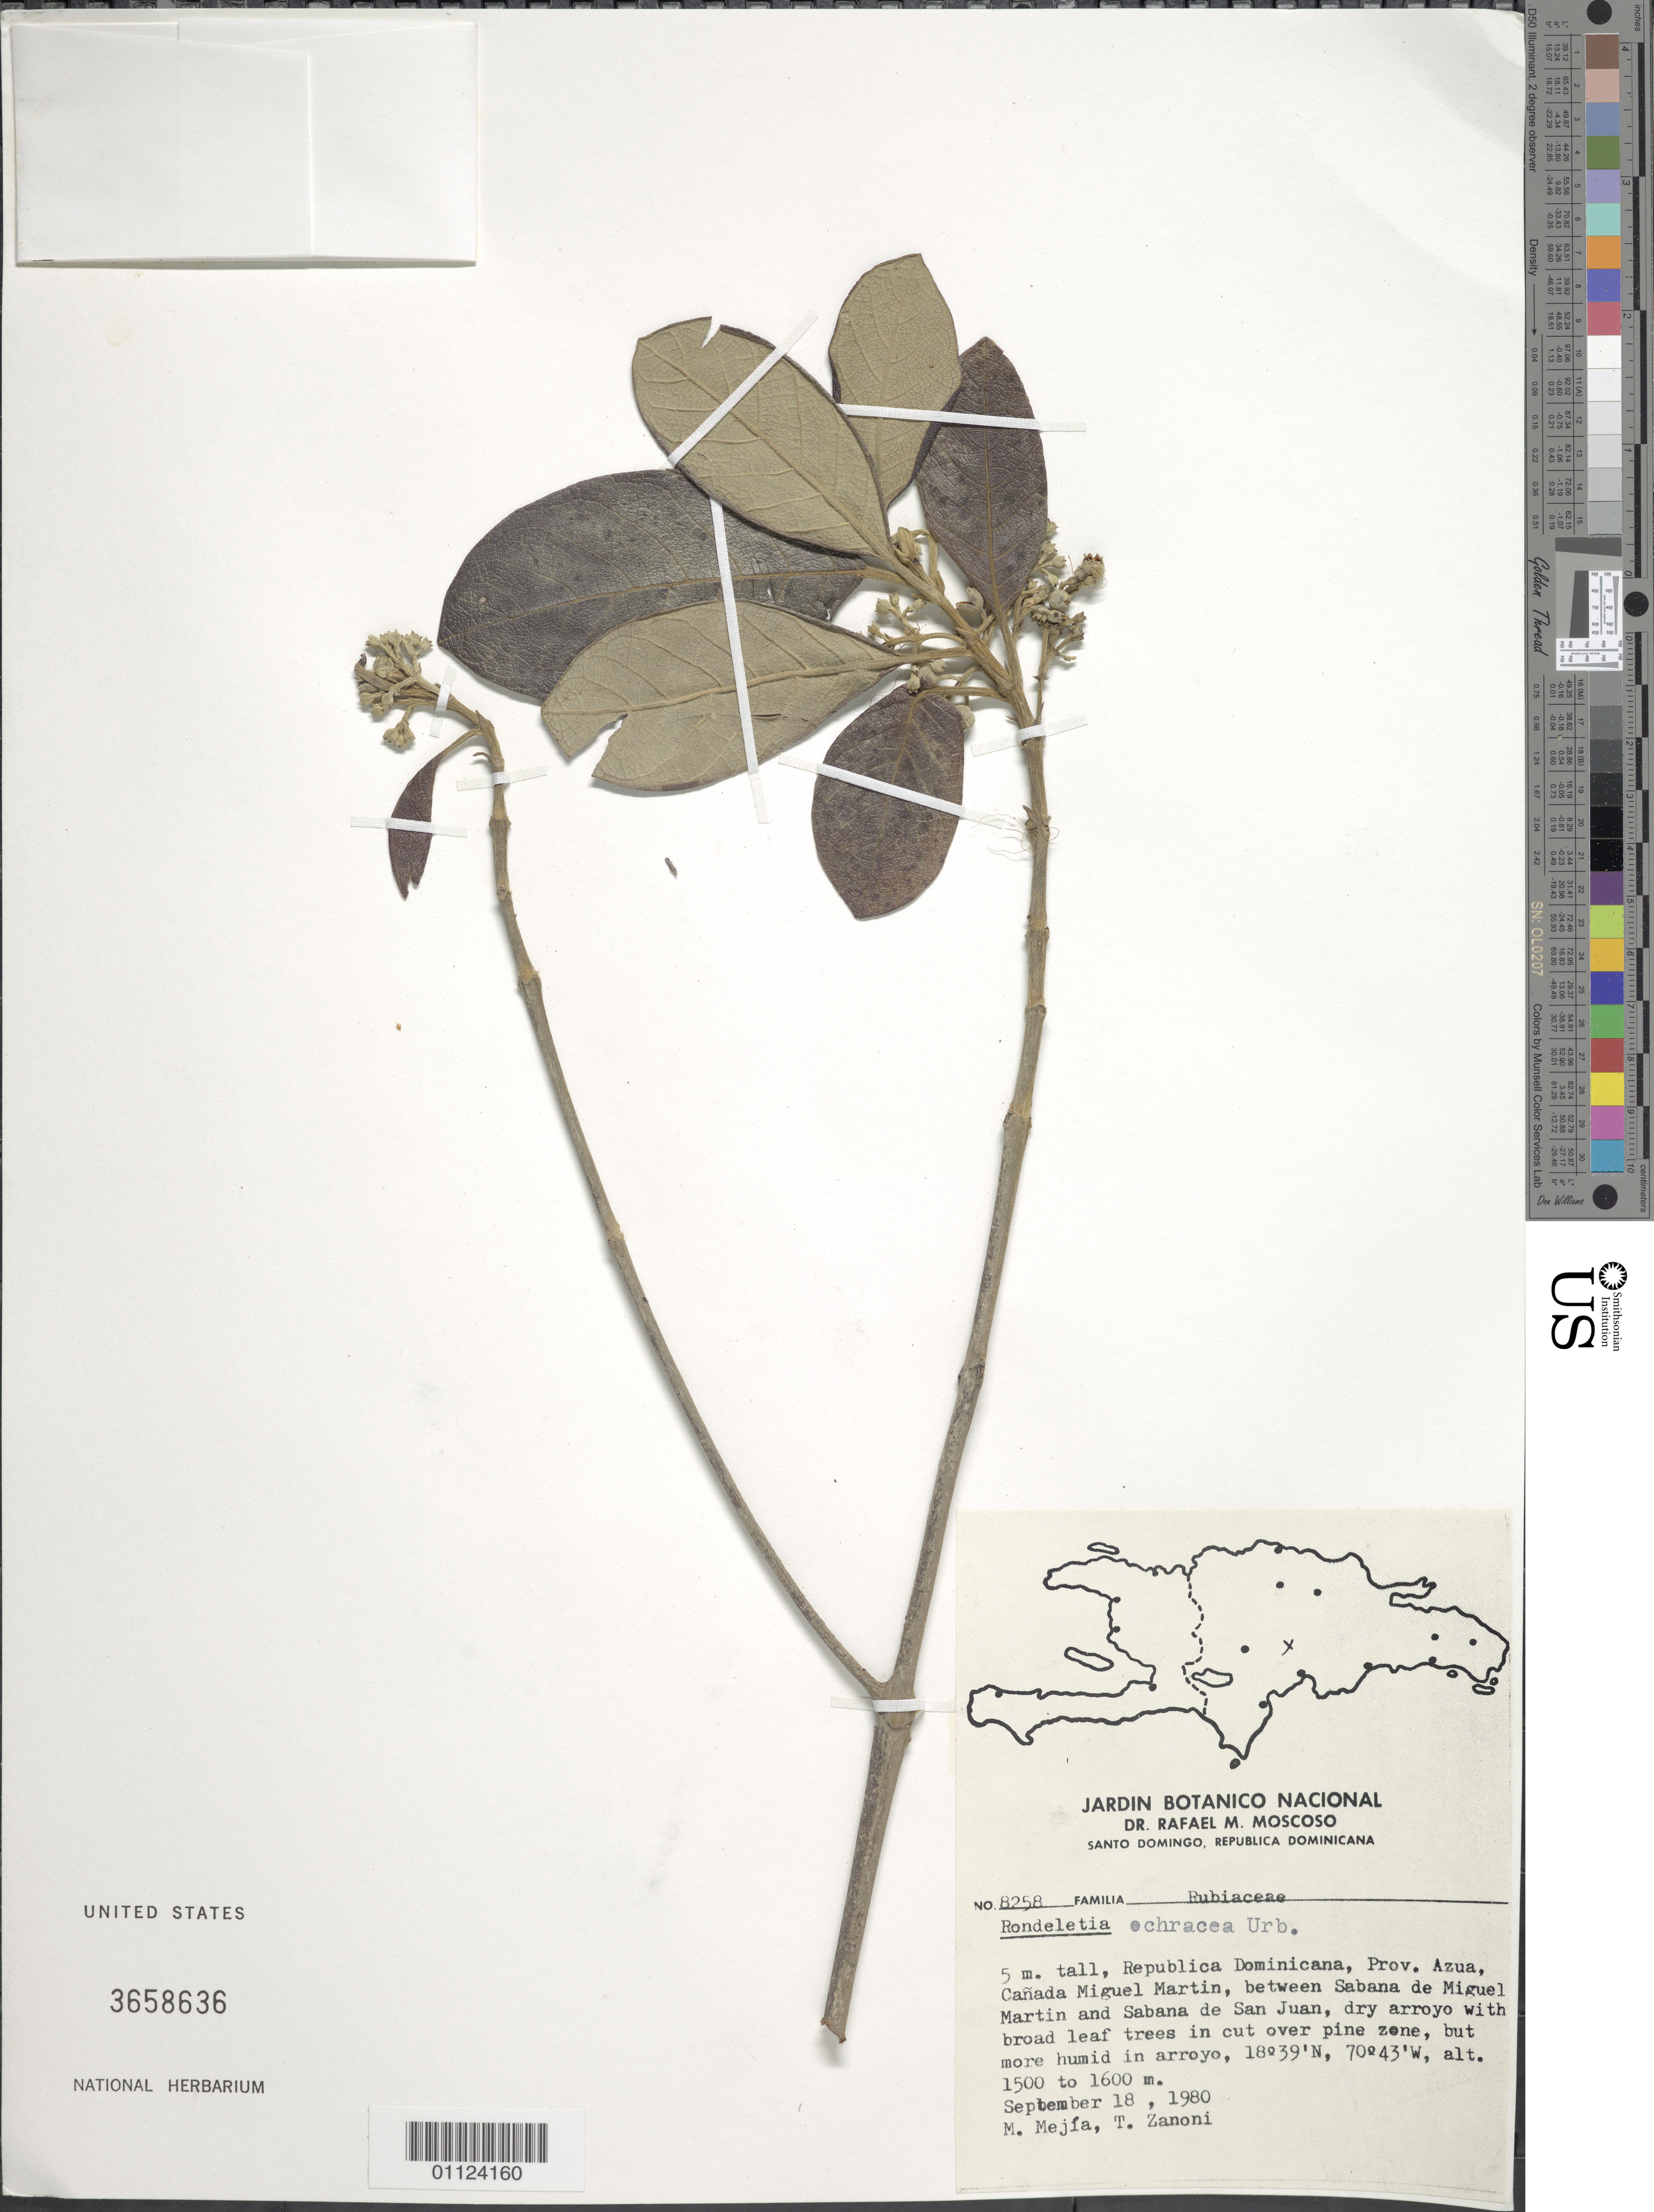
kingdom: Plantae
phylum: Tracheophyta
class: Magnoliopsida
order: Gentianales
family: Rubiaceae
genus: Rondeletia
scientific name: Rondeletia ochracea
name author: Urb.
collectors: M. Mejia & T. A. Zanoni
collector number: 8258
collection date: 1980-09-18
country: Dominican Republic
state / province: Azua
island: Hispaniola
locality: Cañada Miguel Martín between Sabana de Miguel Martin and Sabana de San Juan.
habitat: Dry arroyo with broad leaf trees in cut-over pine zone, but more humid in arroyo.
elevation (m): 1500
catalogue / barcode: US 3658636